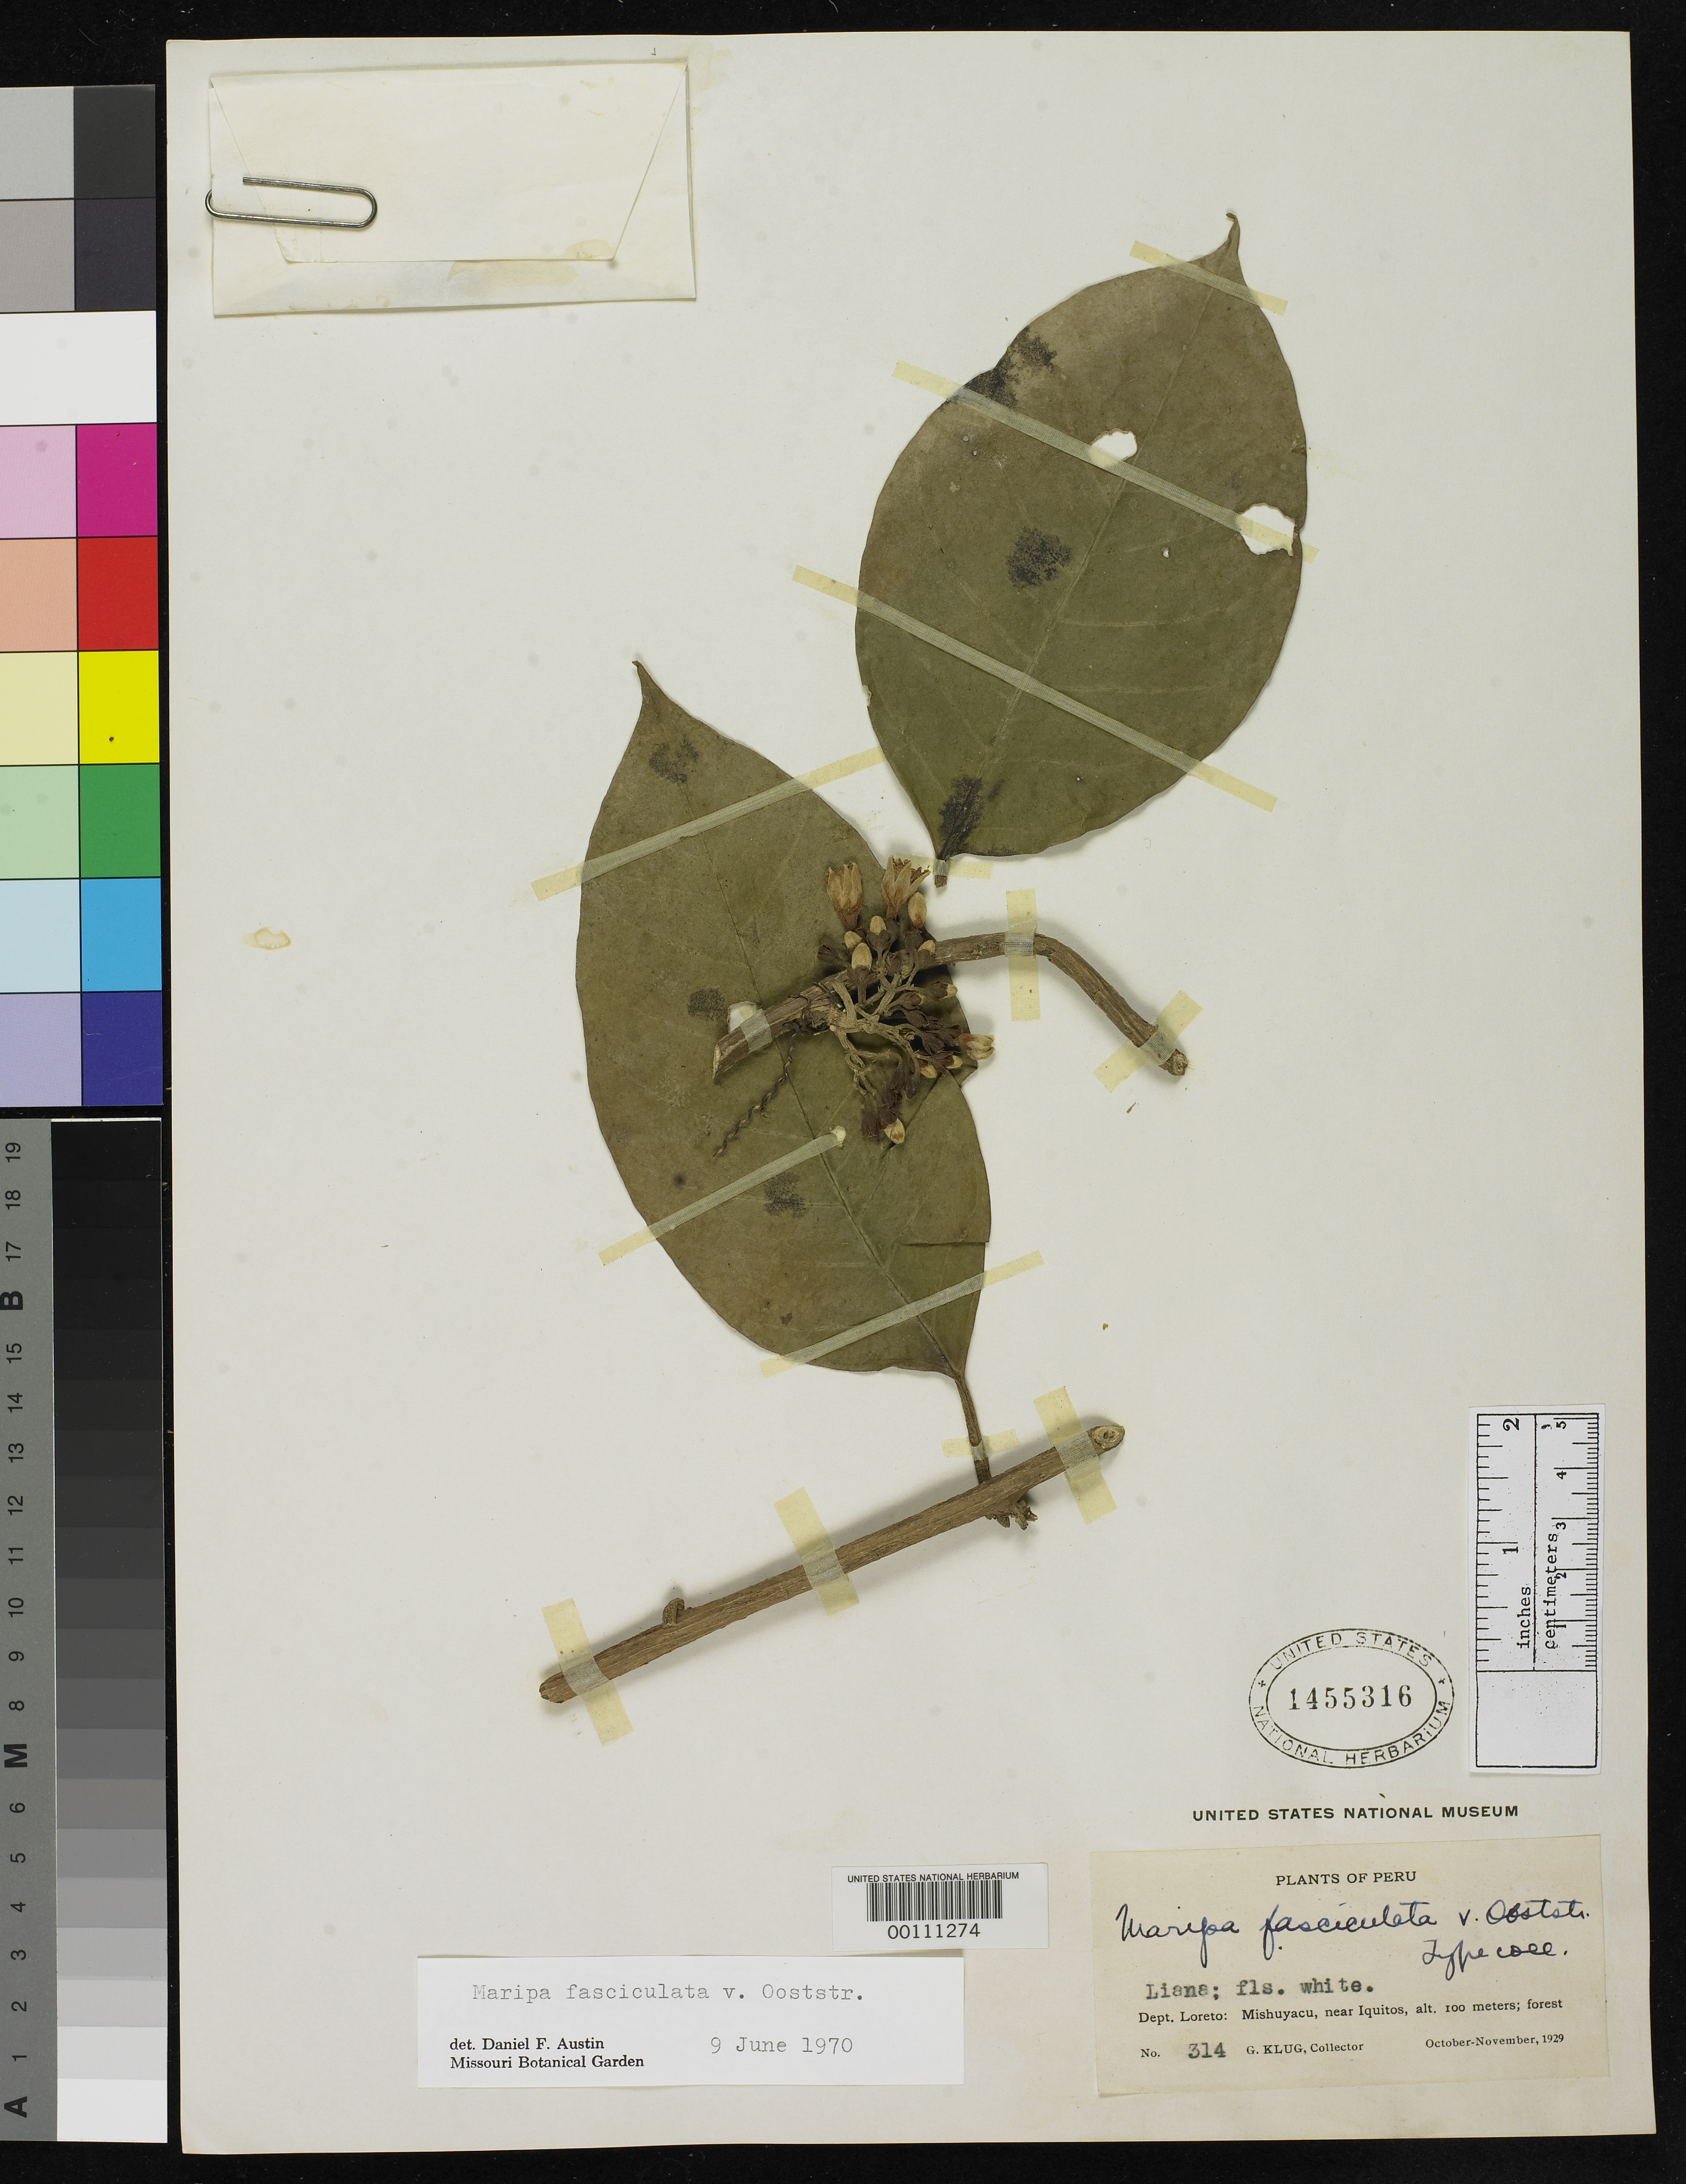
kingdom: Plantae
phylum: Tracheophyta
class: Magnoliopsida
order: Solanales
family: Convolvulaceae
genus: Maripa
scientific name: Maripa fasciculata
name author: Ooststr.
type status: Isotype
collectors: G. Klug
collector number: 314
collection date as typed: Oct 1929 to -- Nov 1929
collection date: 1929-10/1929-11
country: Peru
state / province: Loreto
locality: Mishuyacu, near Iquitos.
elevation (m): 100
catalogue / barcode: US 1455316